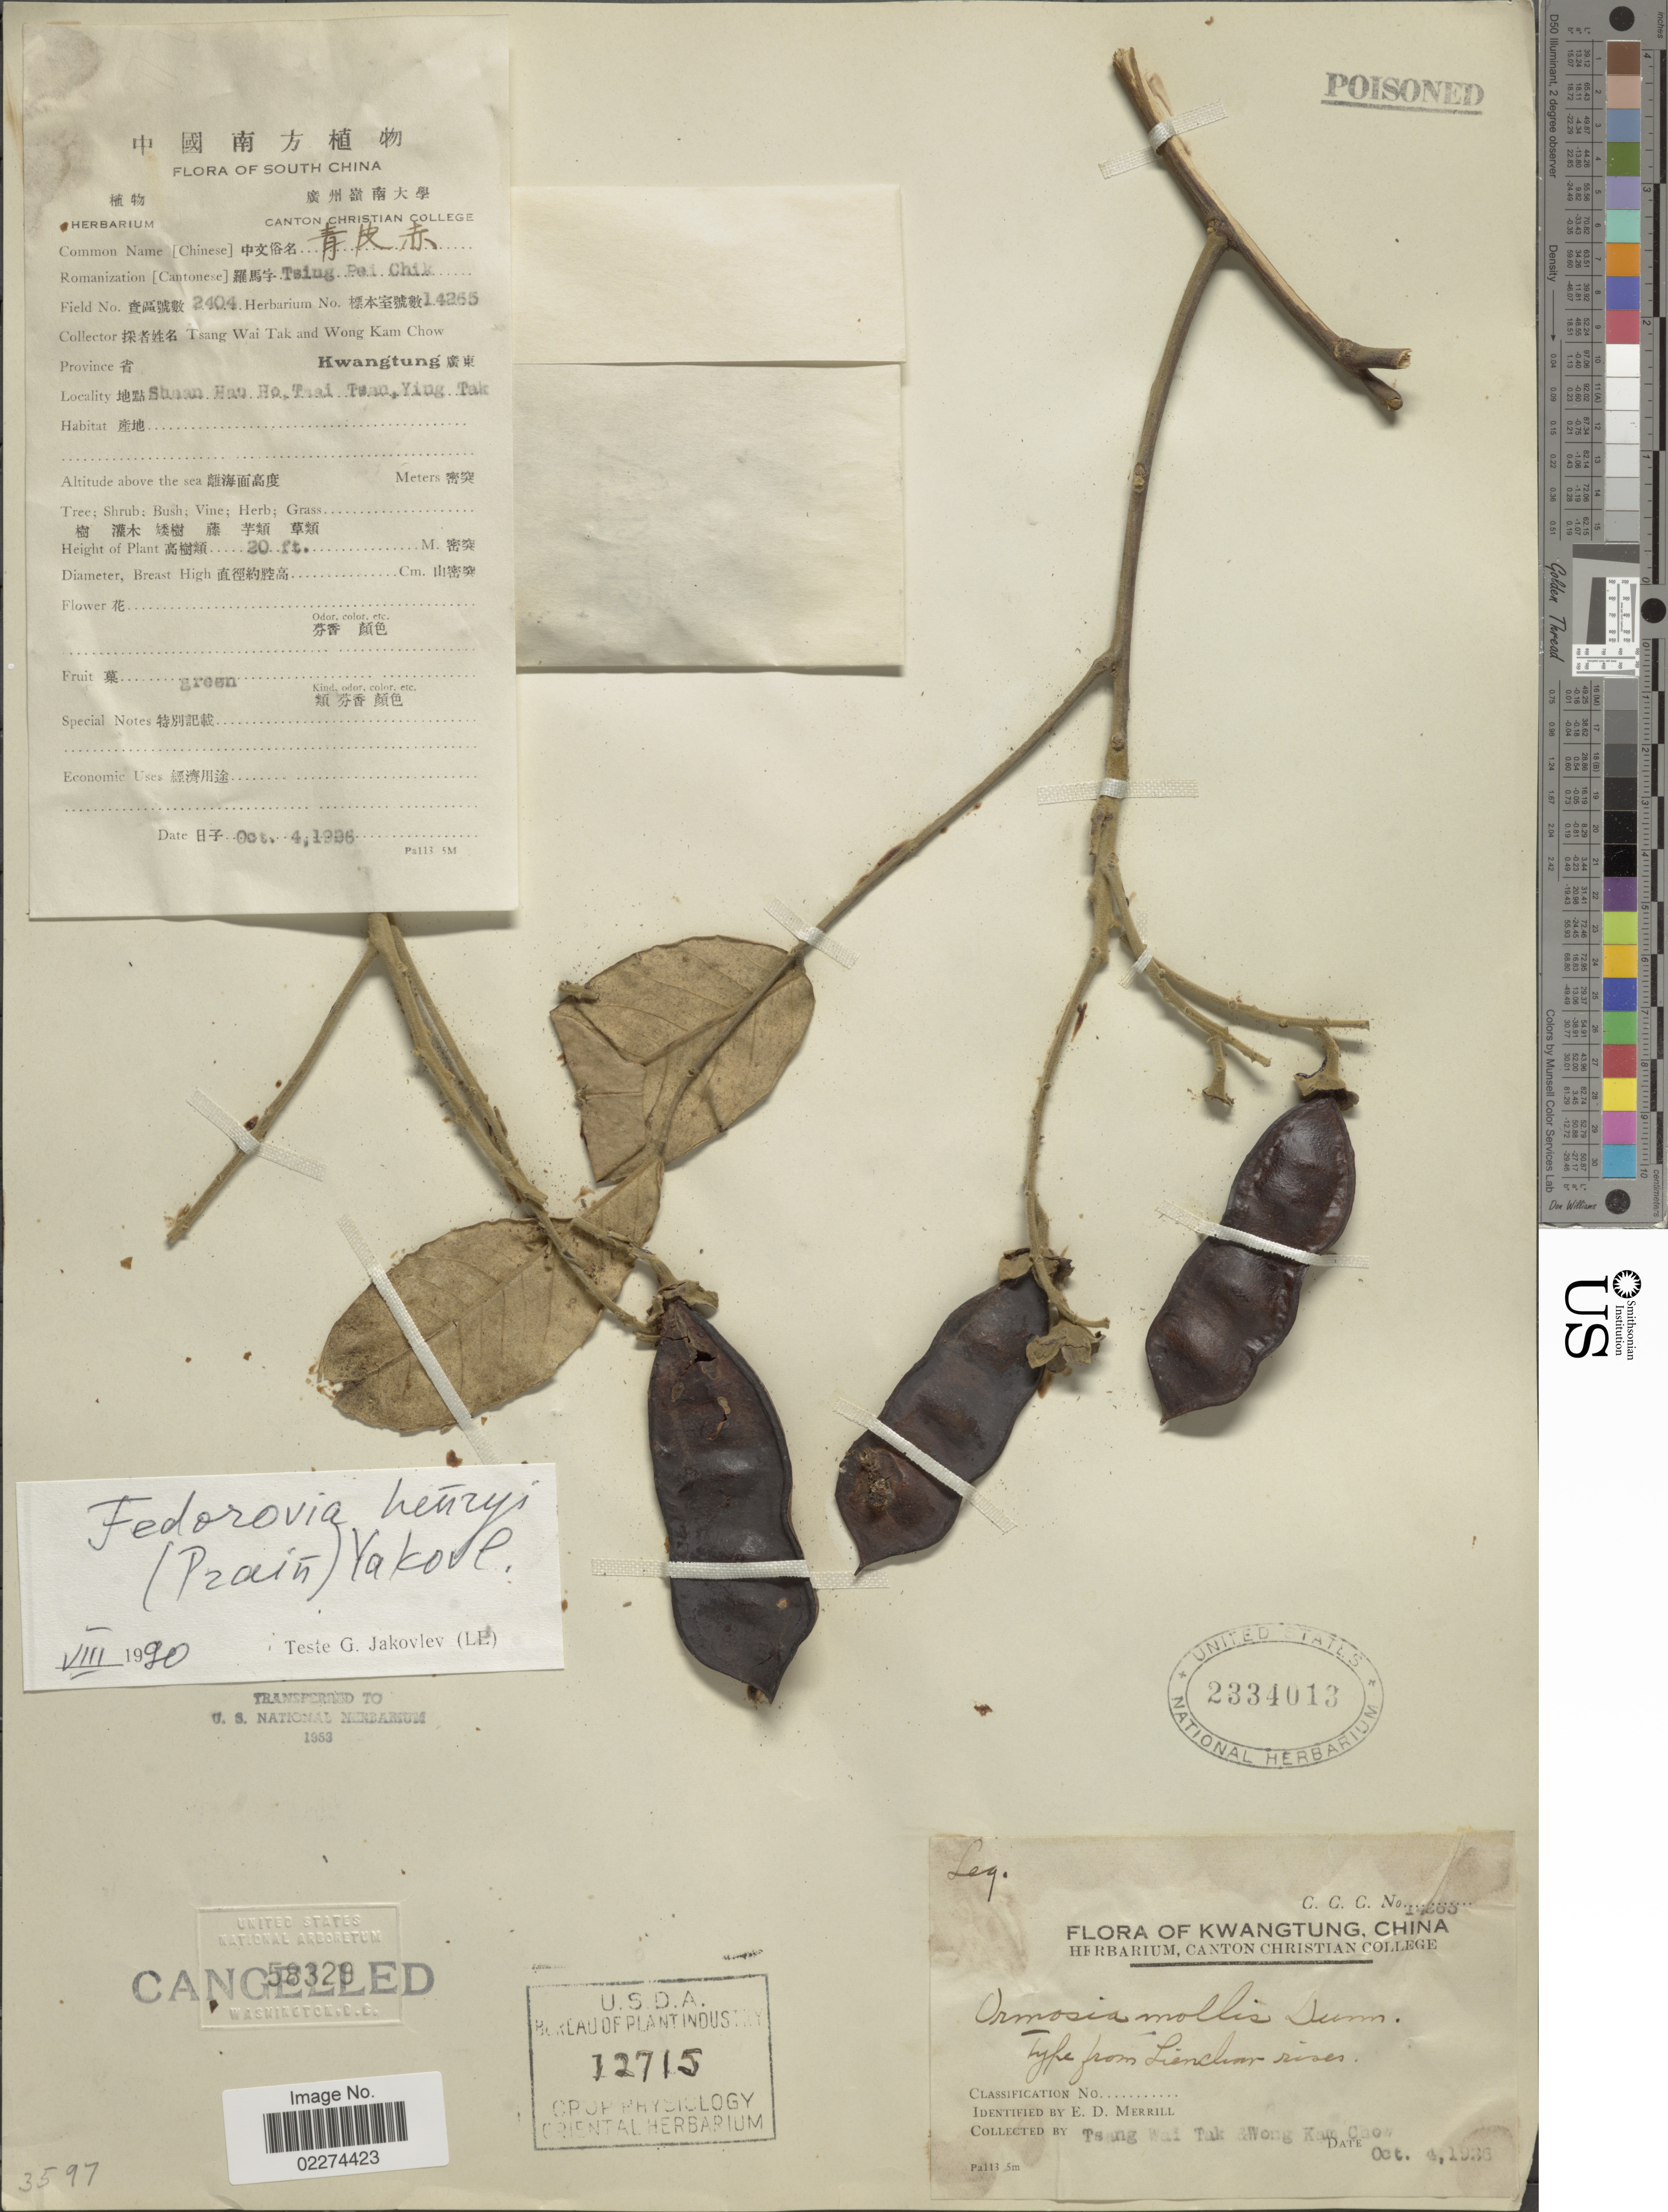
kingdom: Plantae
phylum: Tracheophyta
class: Magnoliopsida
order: Fabales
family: Fabaceae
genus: Ormosia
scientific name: Ormosia henryi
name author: Prain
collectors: W. T. Tsang & W. Chow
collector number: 2404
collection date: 1936-10-04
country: China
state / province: Guangdong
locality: Kwangtung, Shaan Hau Ho, Taai Taan, Ying Tak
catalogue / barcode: US 2334013